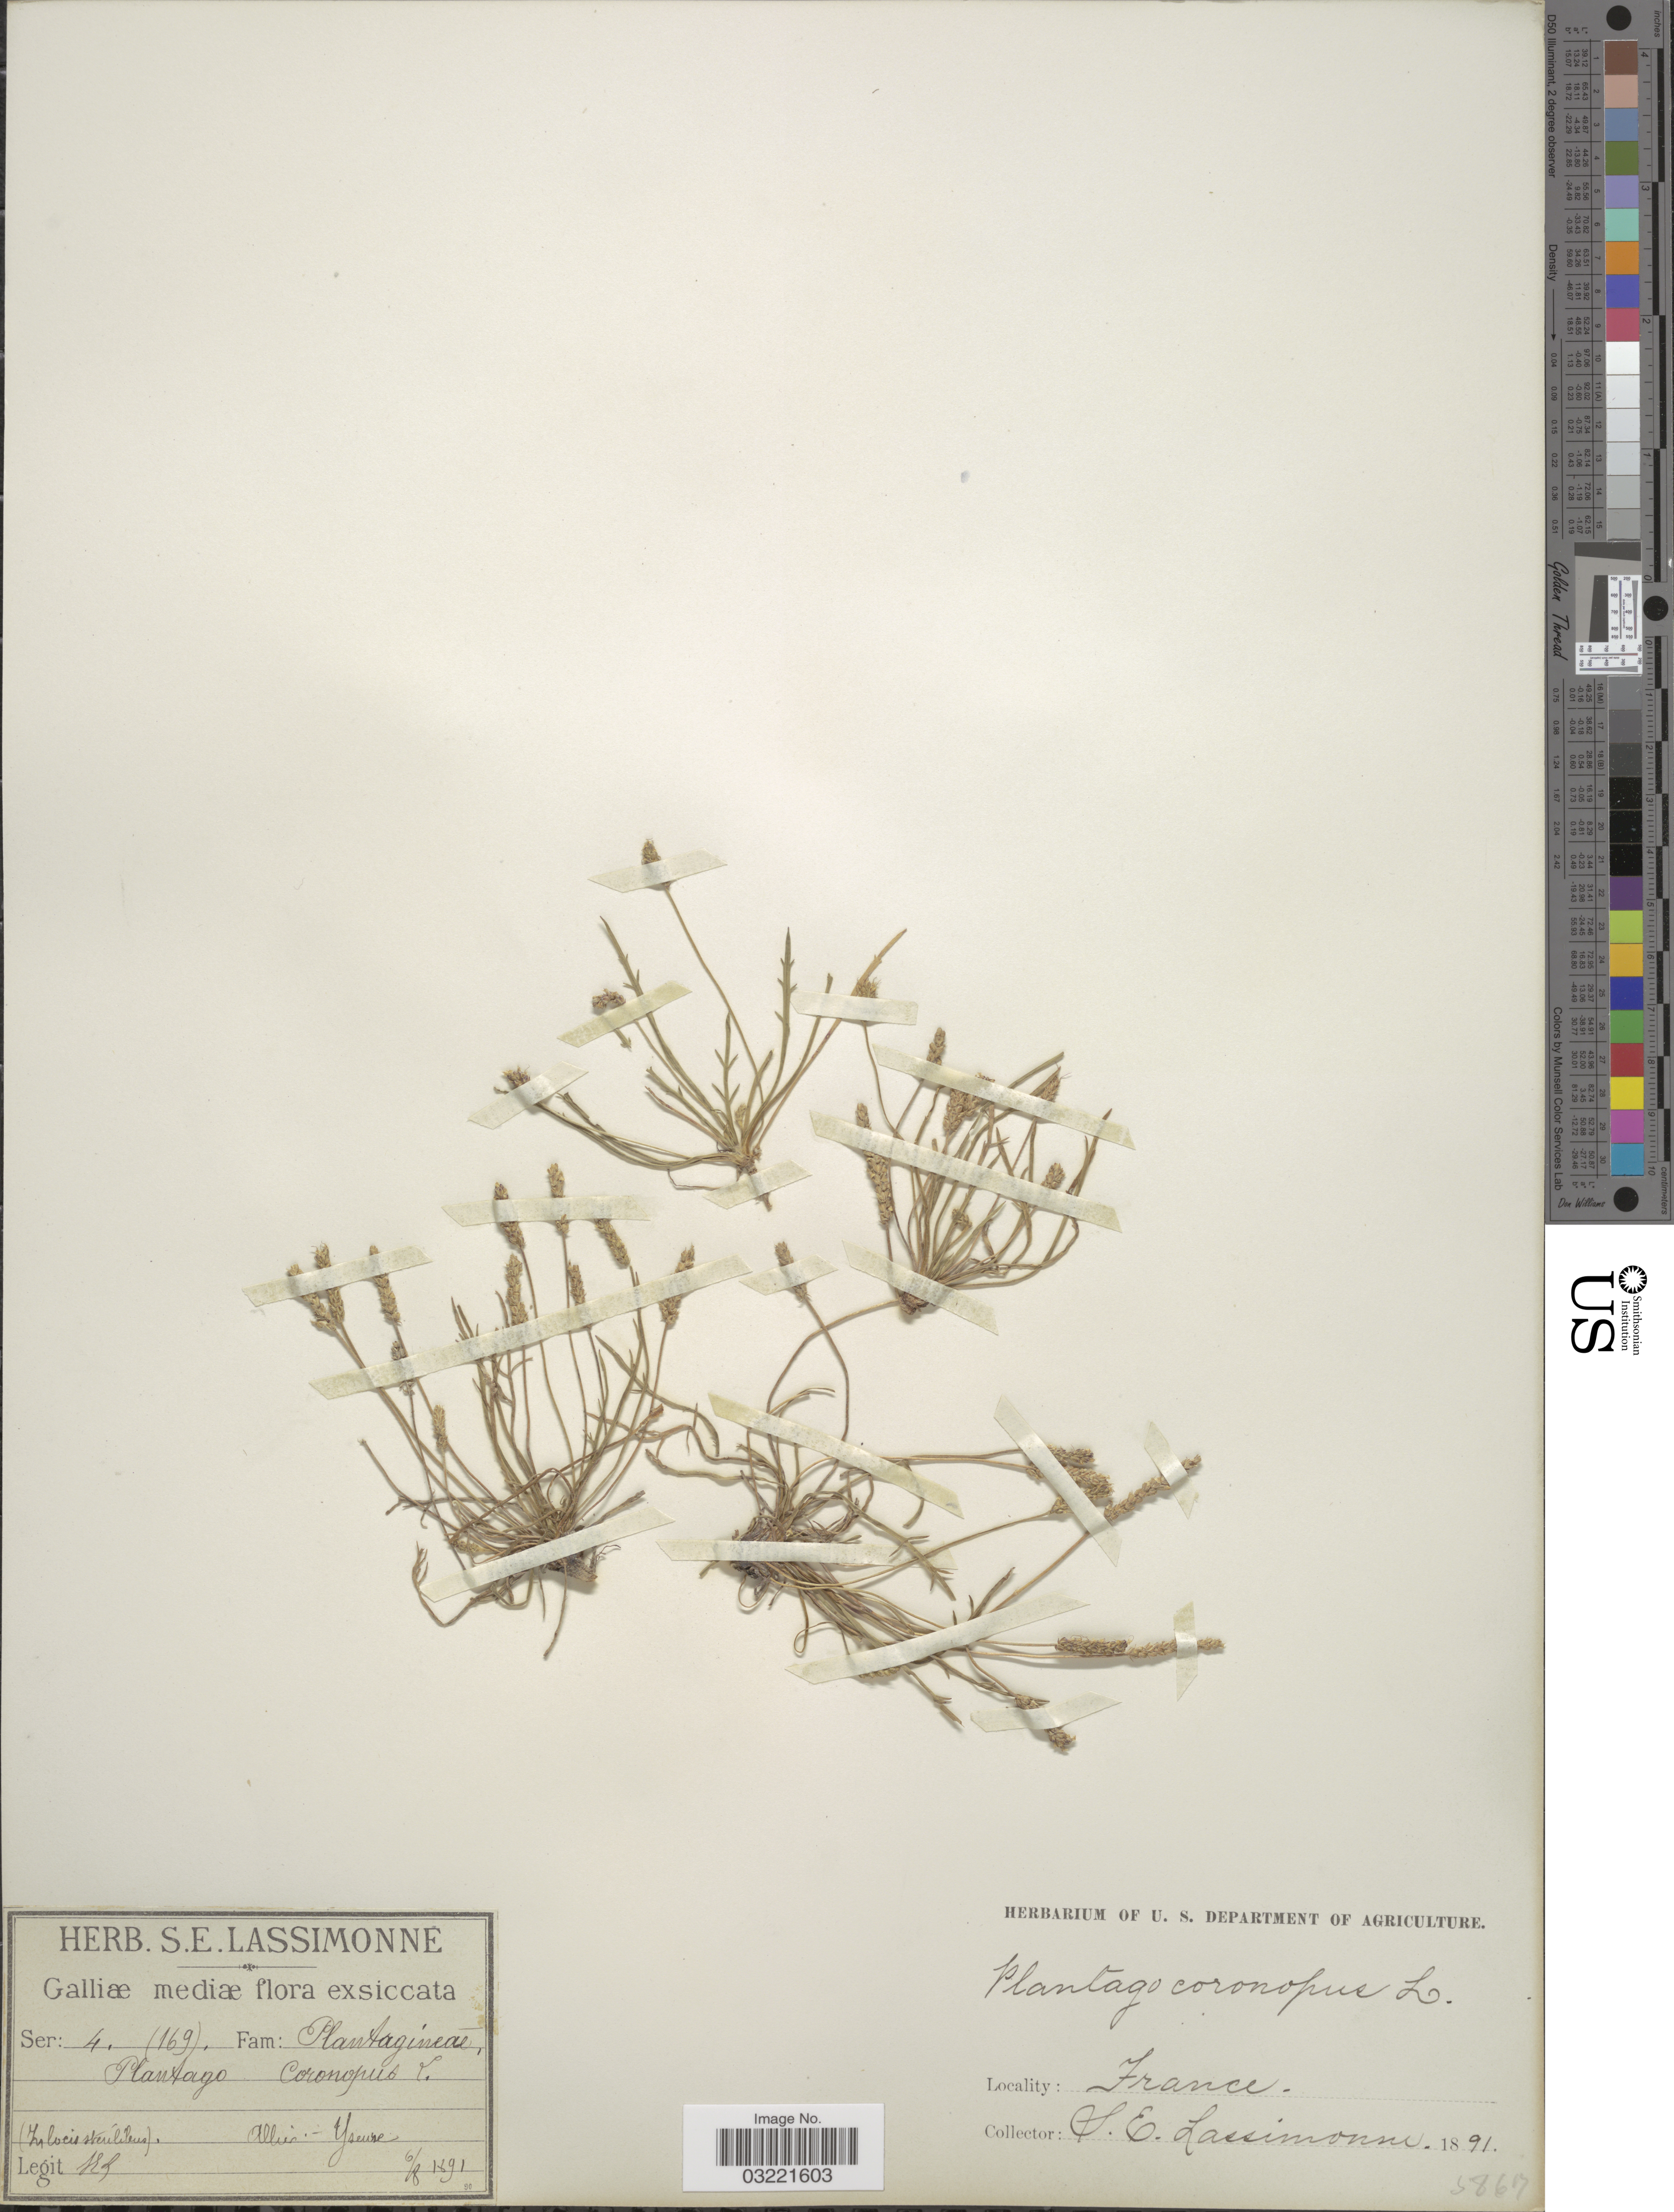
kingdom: Plantae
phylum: Tracheophyta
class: Magnoliopsida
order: Lamiales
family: Plantaginaceae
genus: Plantago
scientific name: Plantago coronopus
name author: L.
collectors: S. Lassimonne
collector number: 4(169)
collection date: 1891-08-06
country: France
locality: Galliæ mediæ. Allier.-Yzeure.